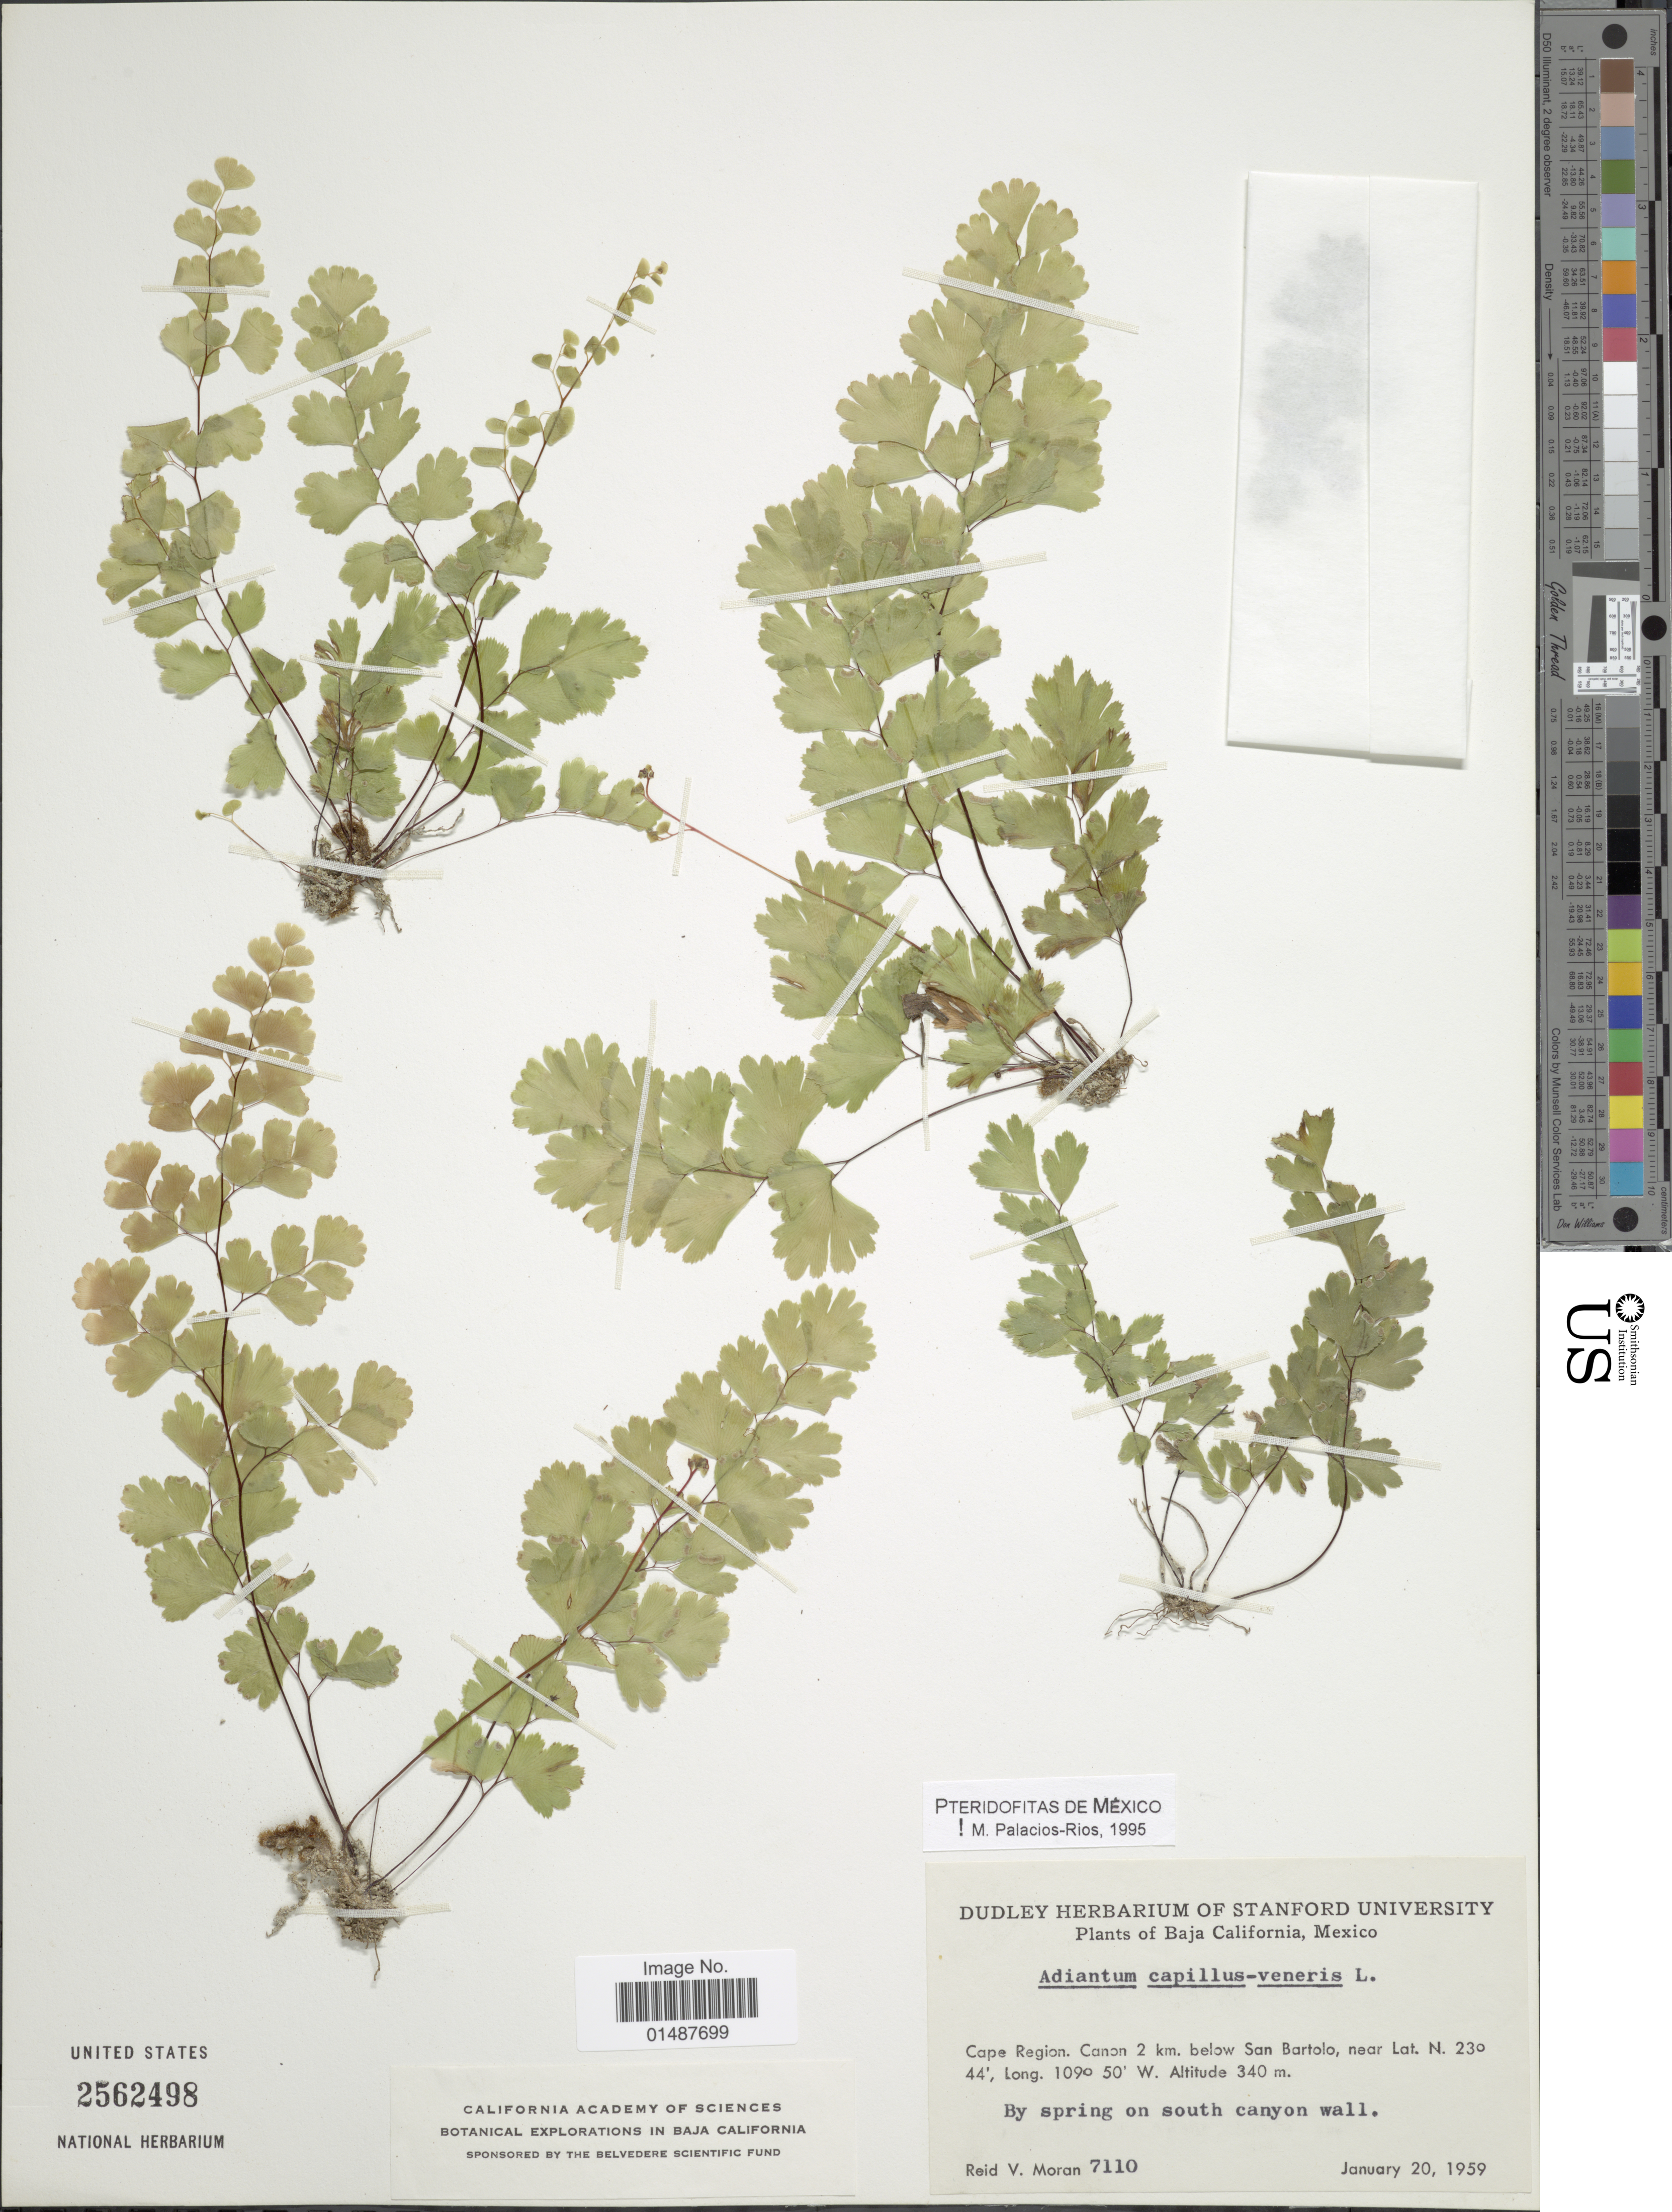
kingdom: Plantae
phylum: Tracheophyta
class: Polypodiopsida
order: Polypodiales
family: Pteridaceae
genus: Adiantum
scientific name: Adiantum capillus-veneris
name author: L.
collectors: R. V. Moran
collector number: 7110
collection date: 1959-01-20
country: Mexico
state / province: Baja California Sur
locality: Cape Region. Canon 2 km. below San Bartolo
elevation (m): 340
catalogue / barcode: US 2562498